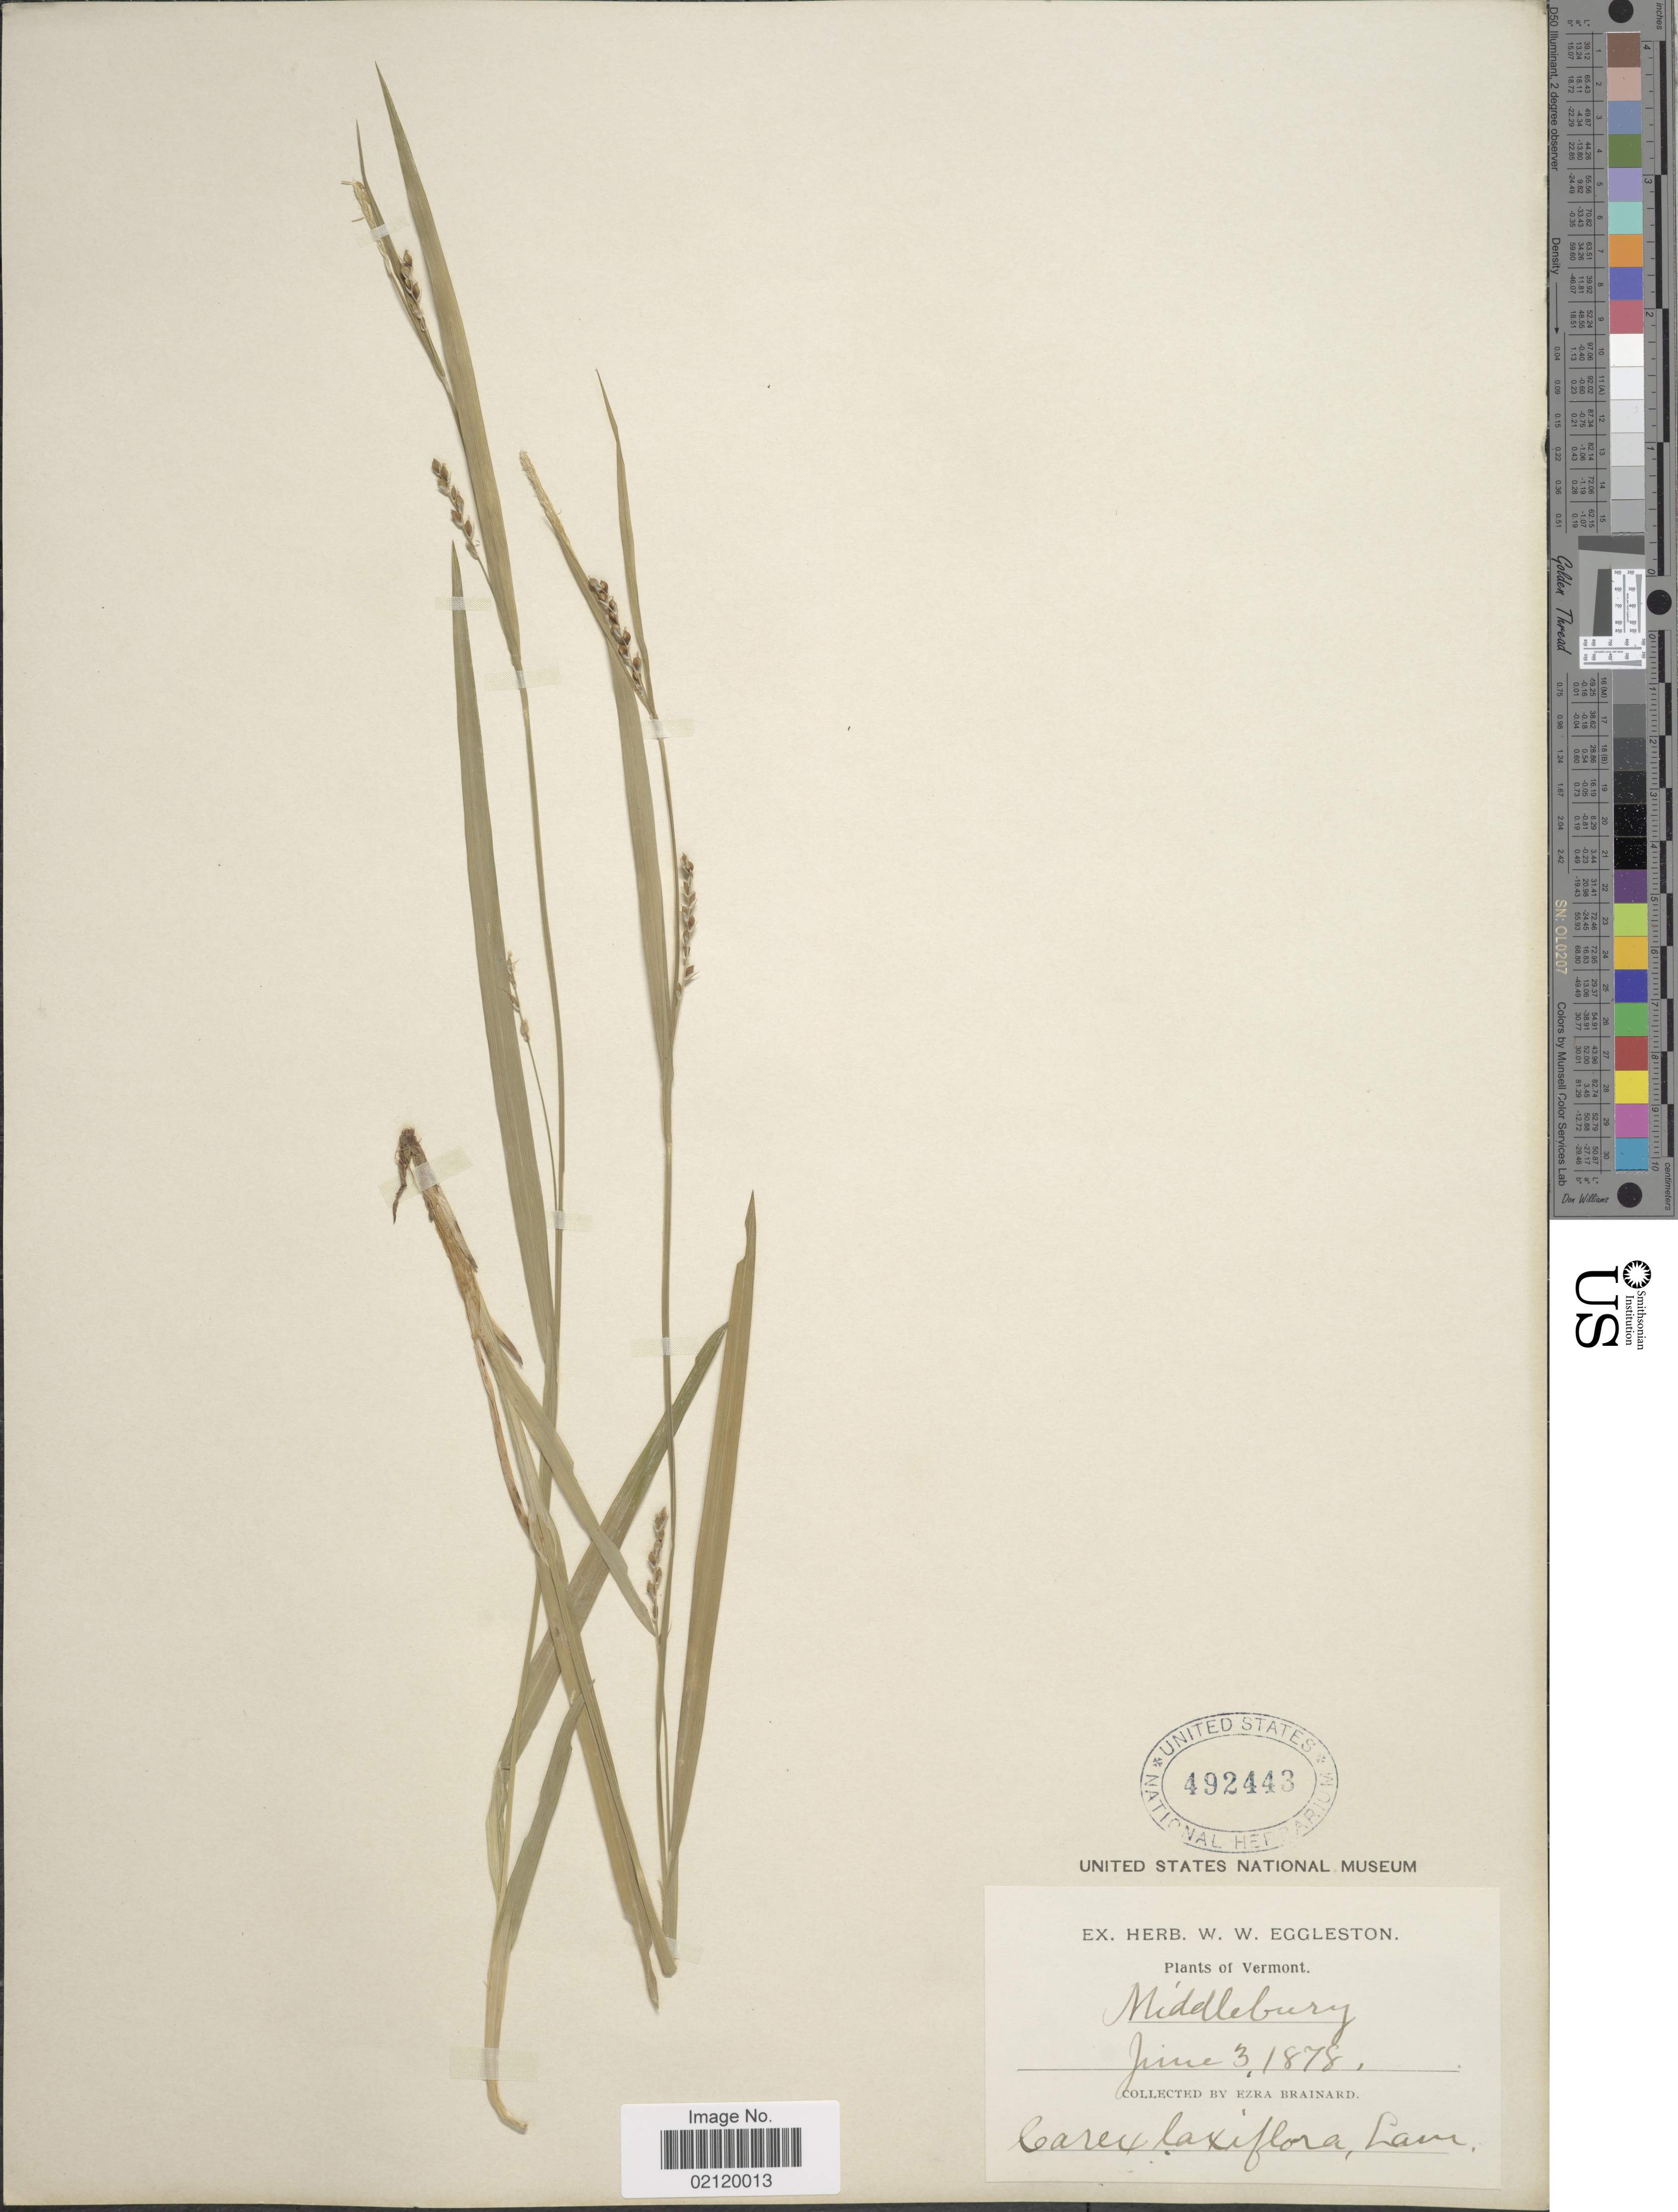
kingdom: Plantae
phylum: Tracheophyta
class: Liliopsida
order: Poales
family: Cyperaceae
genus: Carex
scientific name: Carex laxiflora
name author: Lam.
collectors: E. Brainard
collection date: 1878-06-03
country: United States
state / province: Vermont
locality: Middlebury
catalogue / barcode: US 492443